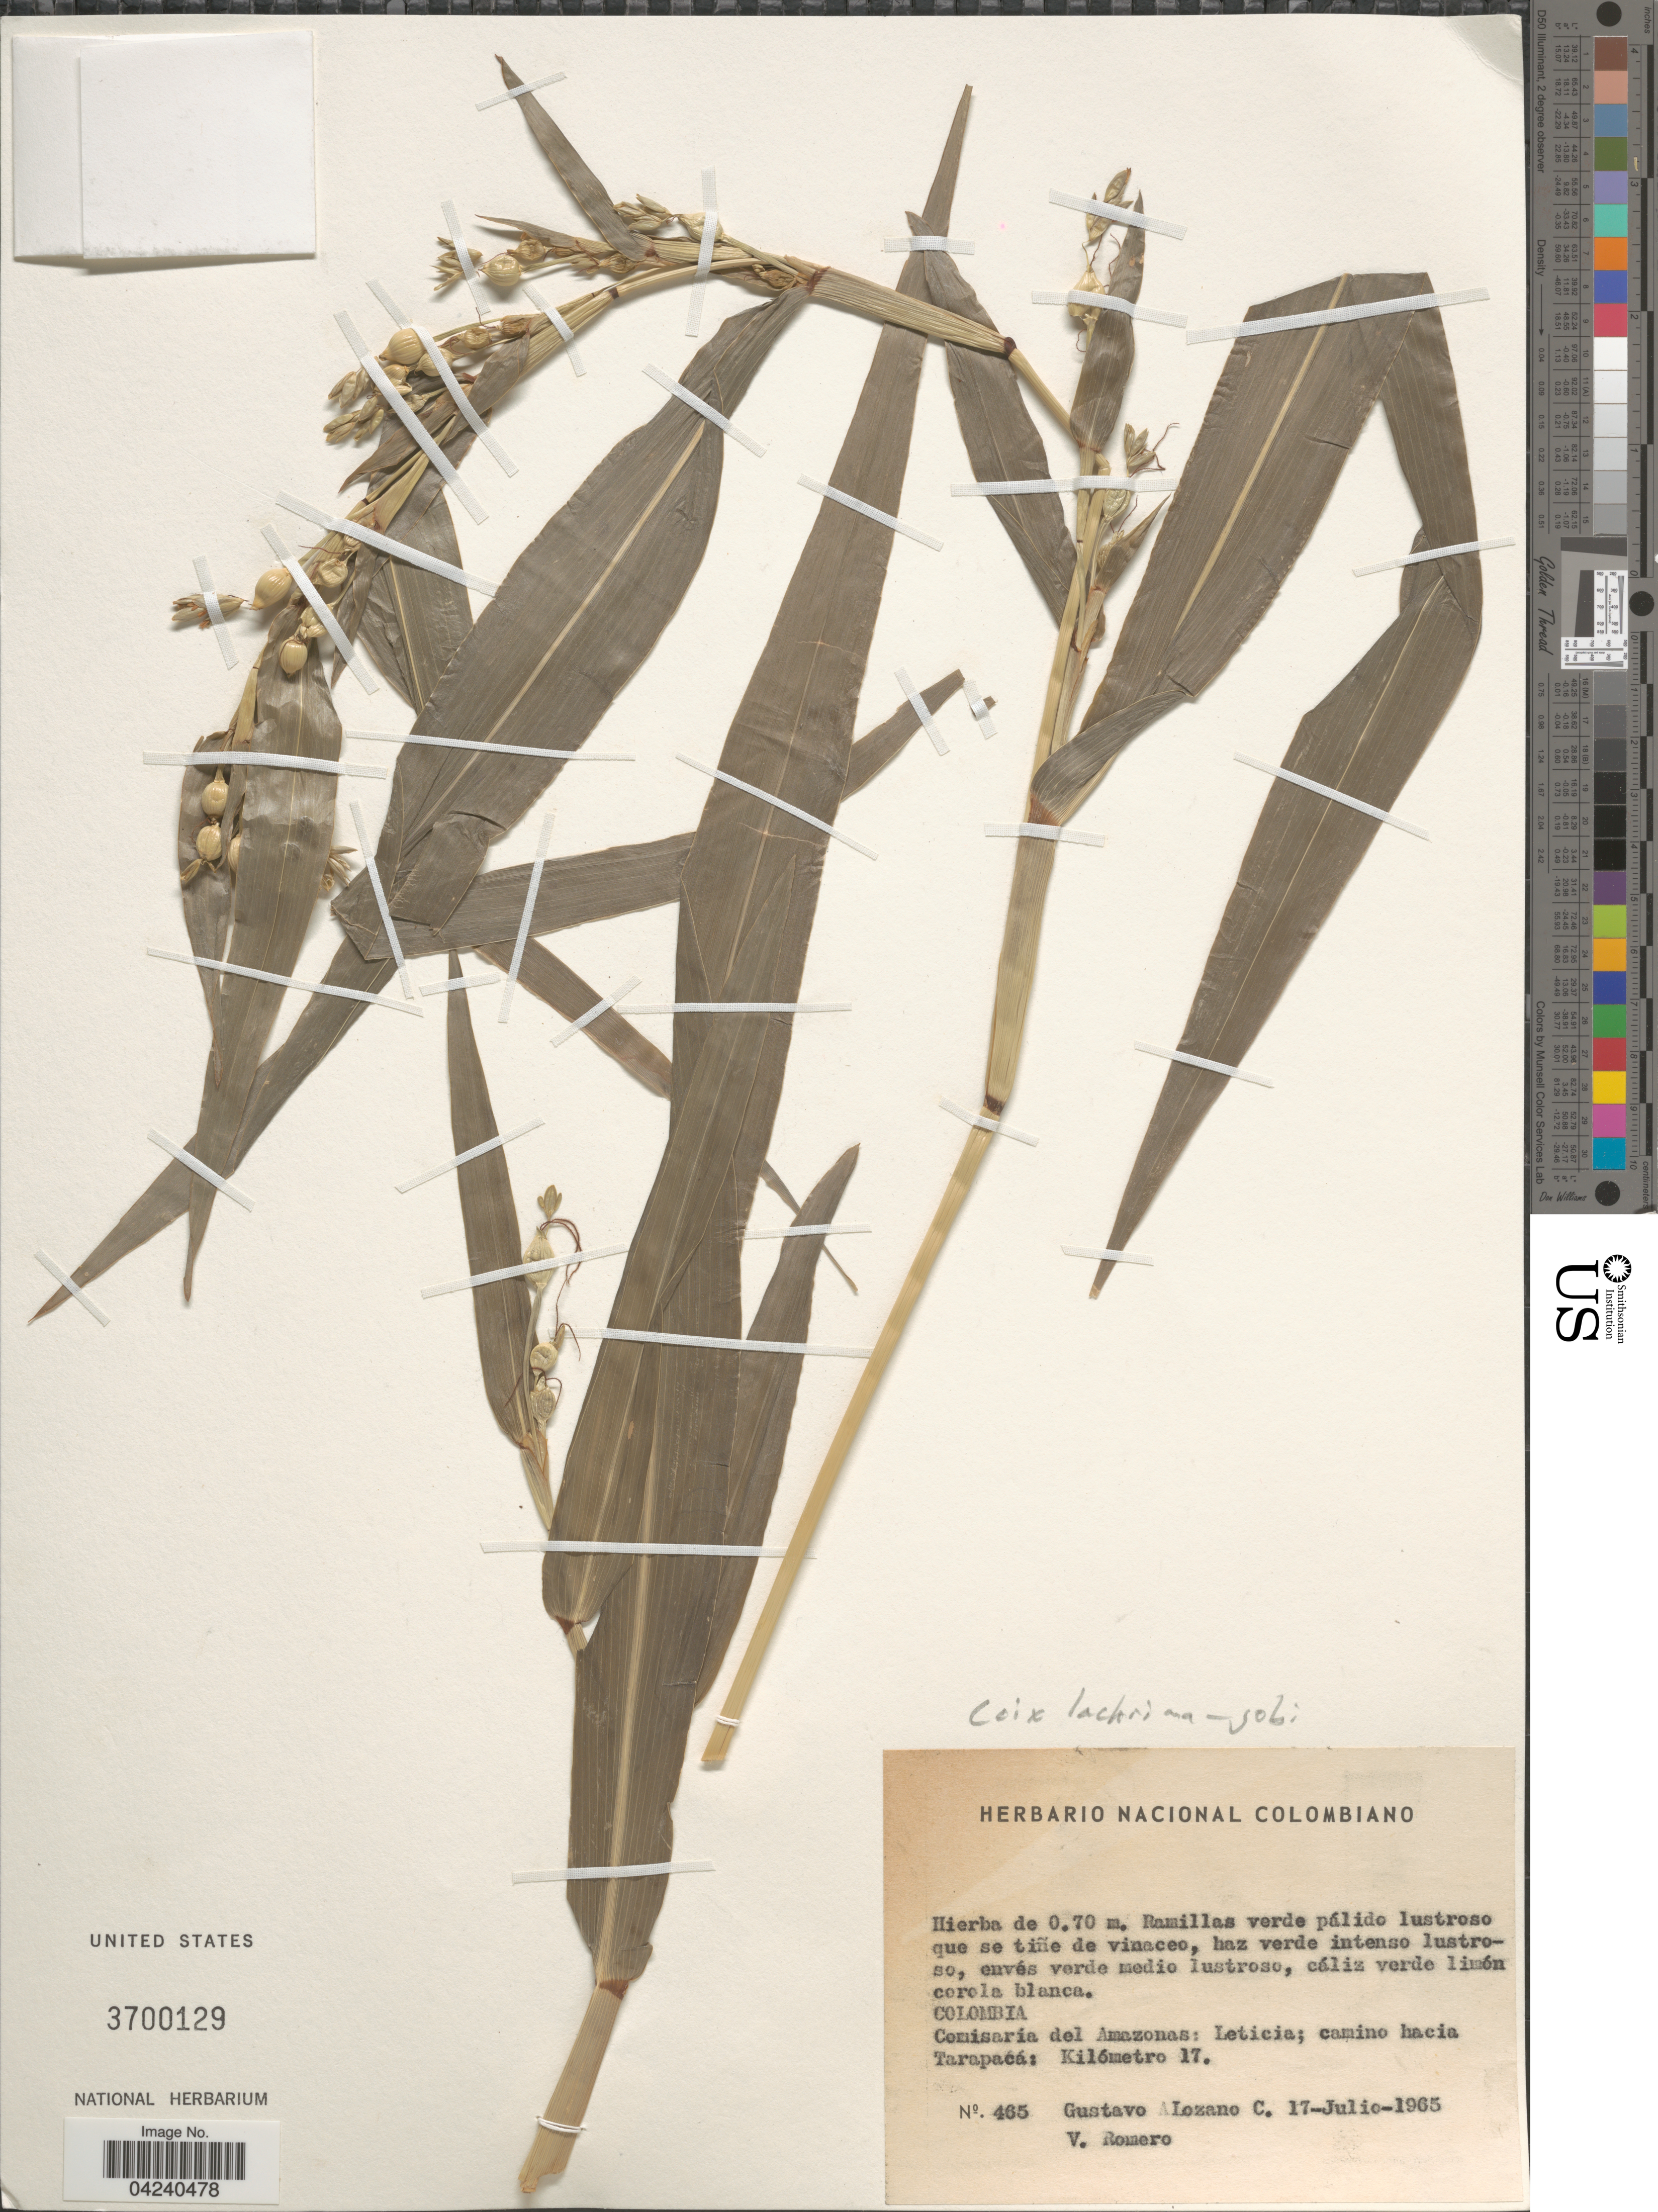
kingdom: Plantae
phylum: Tracheophyta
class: Liliopsida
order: Poales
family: Poaceae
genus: Coix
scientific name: Coix lacryma-jobi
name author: L.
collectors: G. Lozano-Contreras & V. Romero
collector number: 465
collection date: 1965-07-17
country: Colombia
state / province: Amazônas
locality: Comisaría del Amazonas: Leticia; camino hacia Tarapaca: Kilómetro 17.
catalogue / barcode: US 3700129